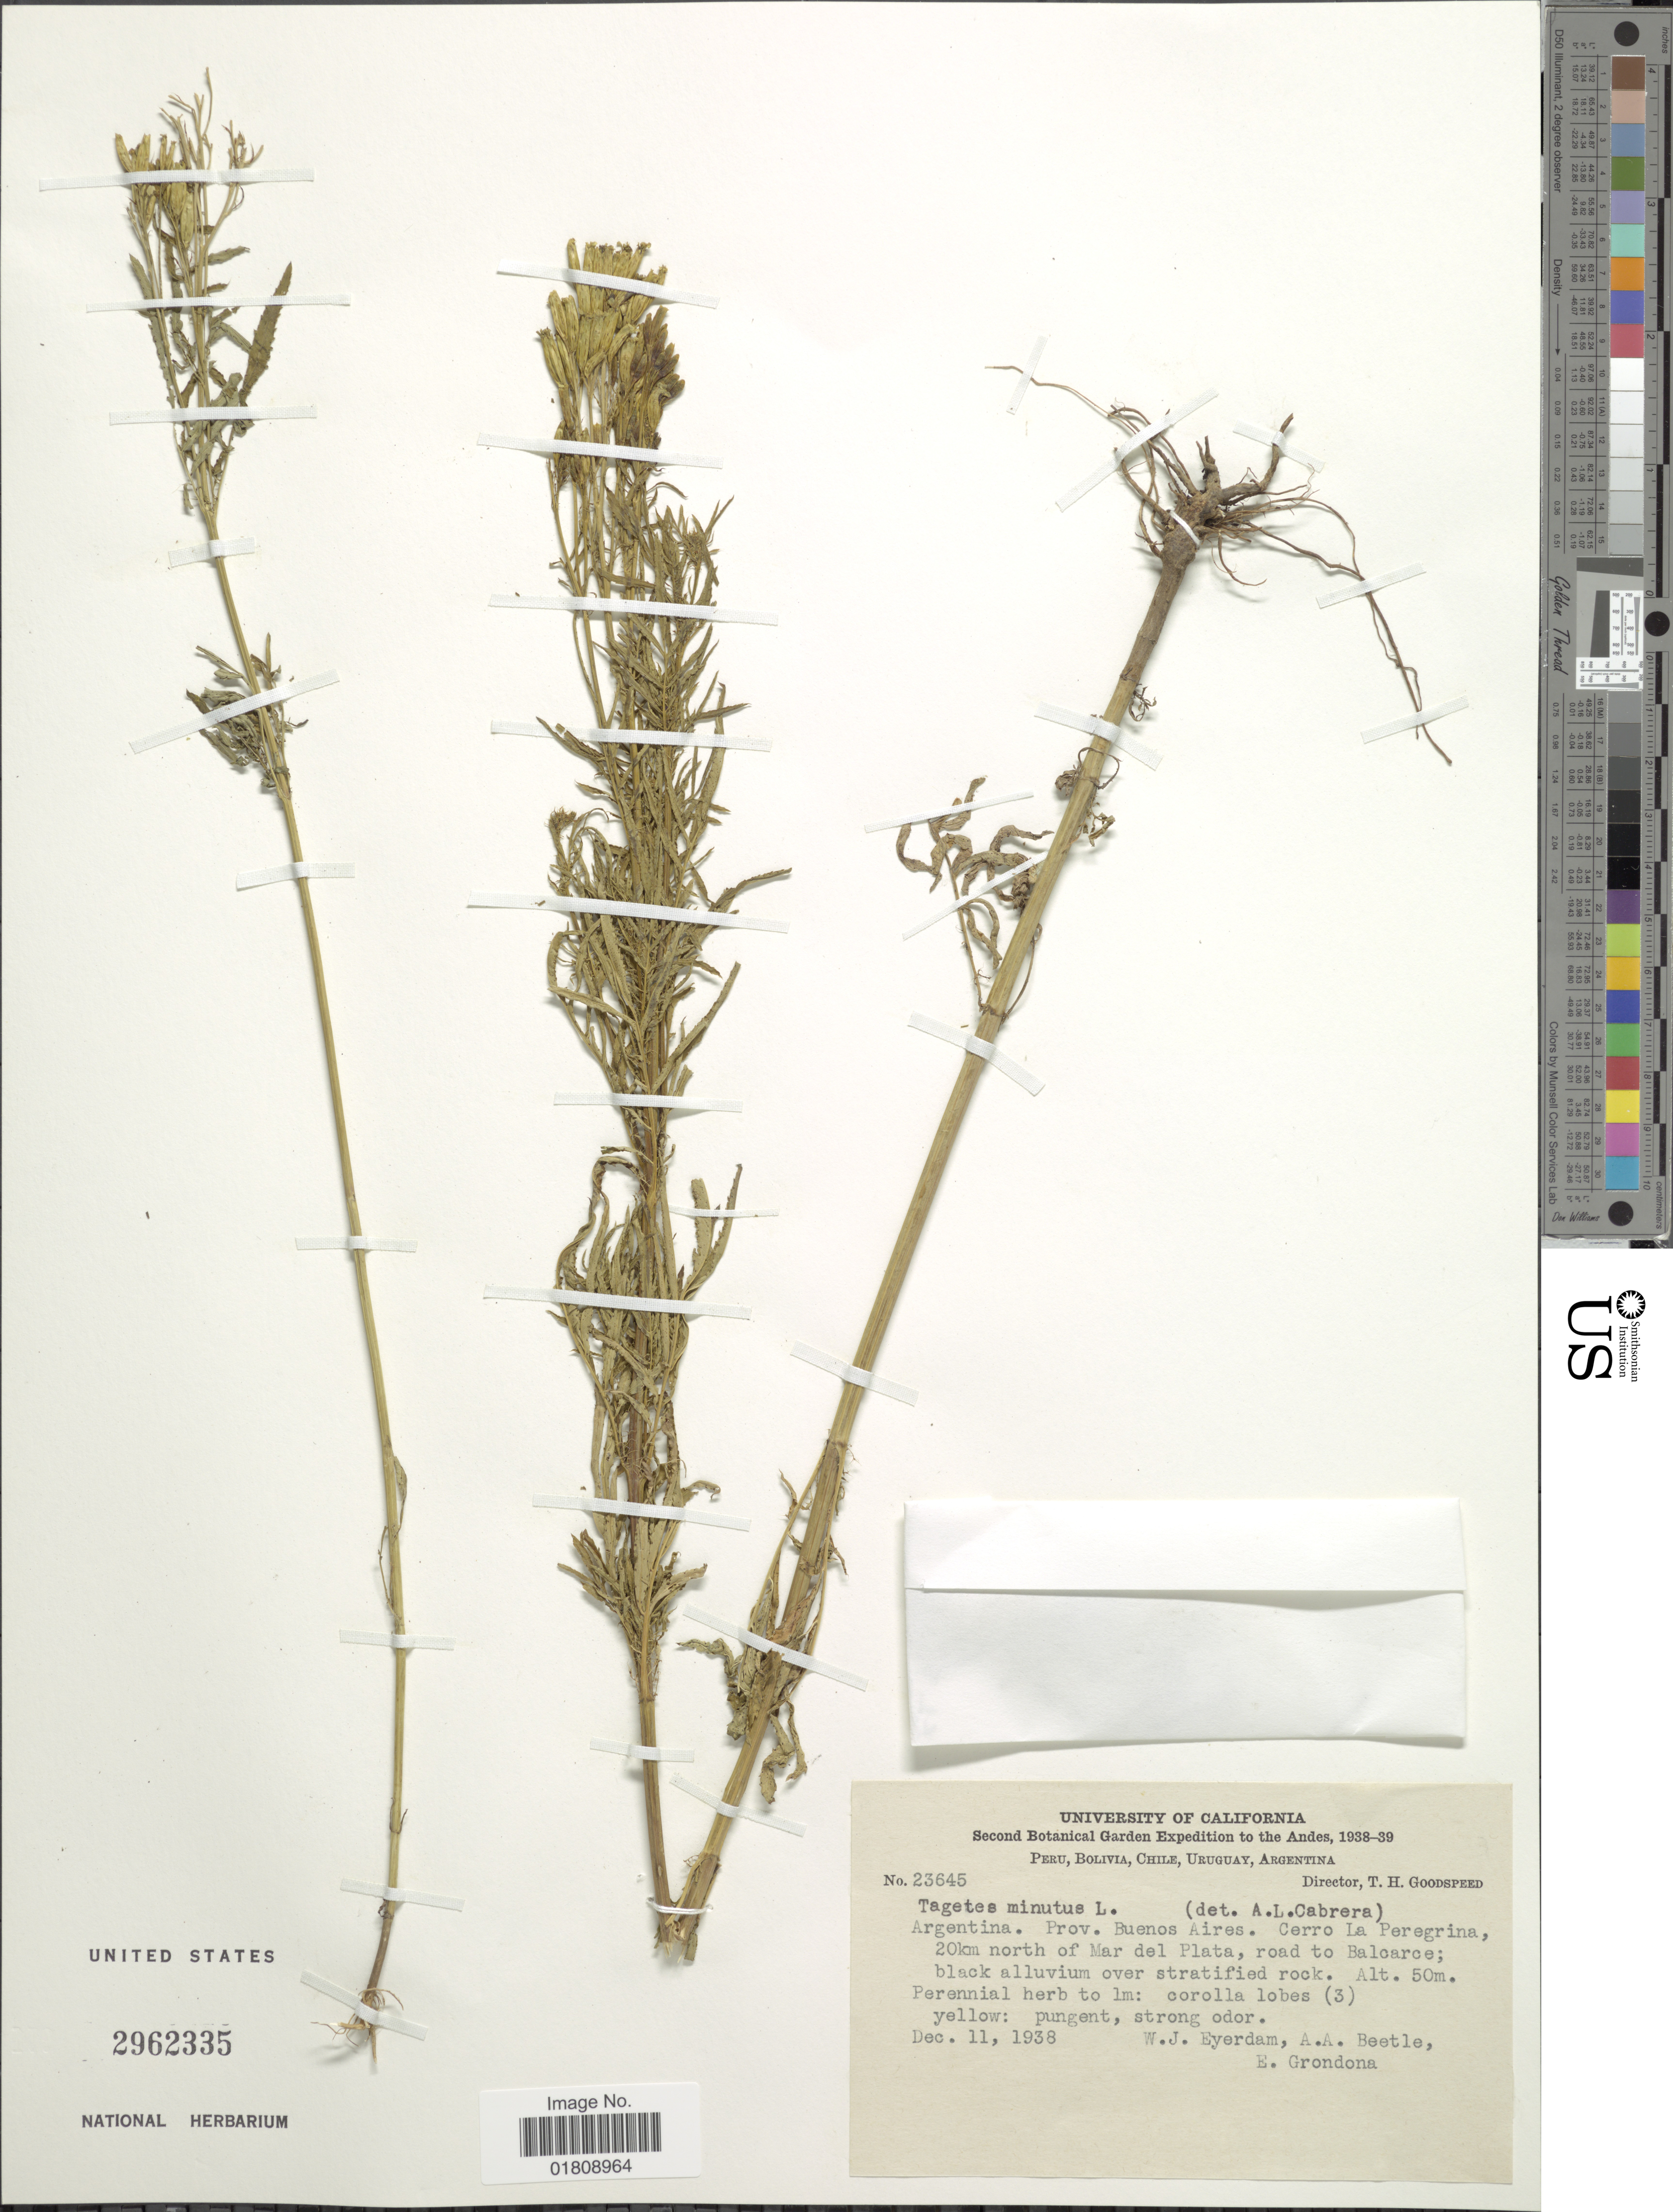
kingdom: Plantae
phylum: Tracheophyta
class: Magnoliopsida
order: Asterales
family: Asteraceae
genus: Tagetes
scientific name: Tagetes minuta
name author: L.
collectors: W. J. Eyerdam, A. A. Beetle & E. Grondona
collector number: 23645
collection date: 1938-12-11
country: Argentina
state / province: Buenos Aires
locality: Andes, Cerro La Peregrina, 20 km north of Mar del Plata, road to Balcarce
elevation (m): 50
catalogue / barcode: US 2962335